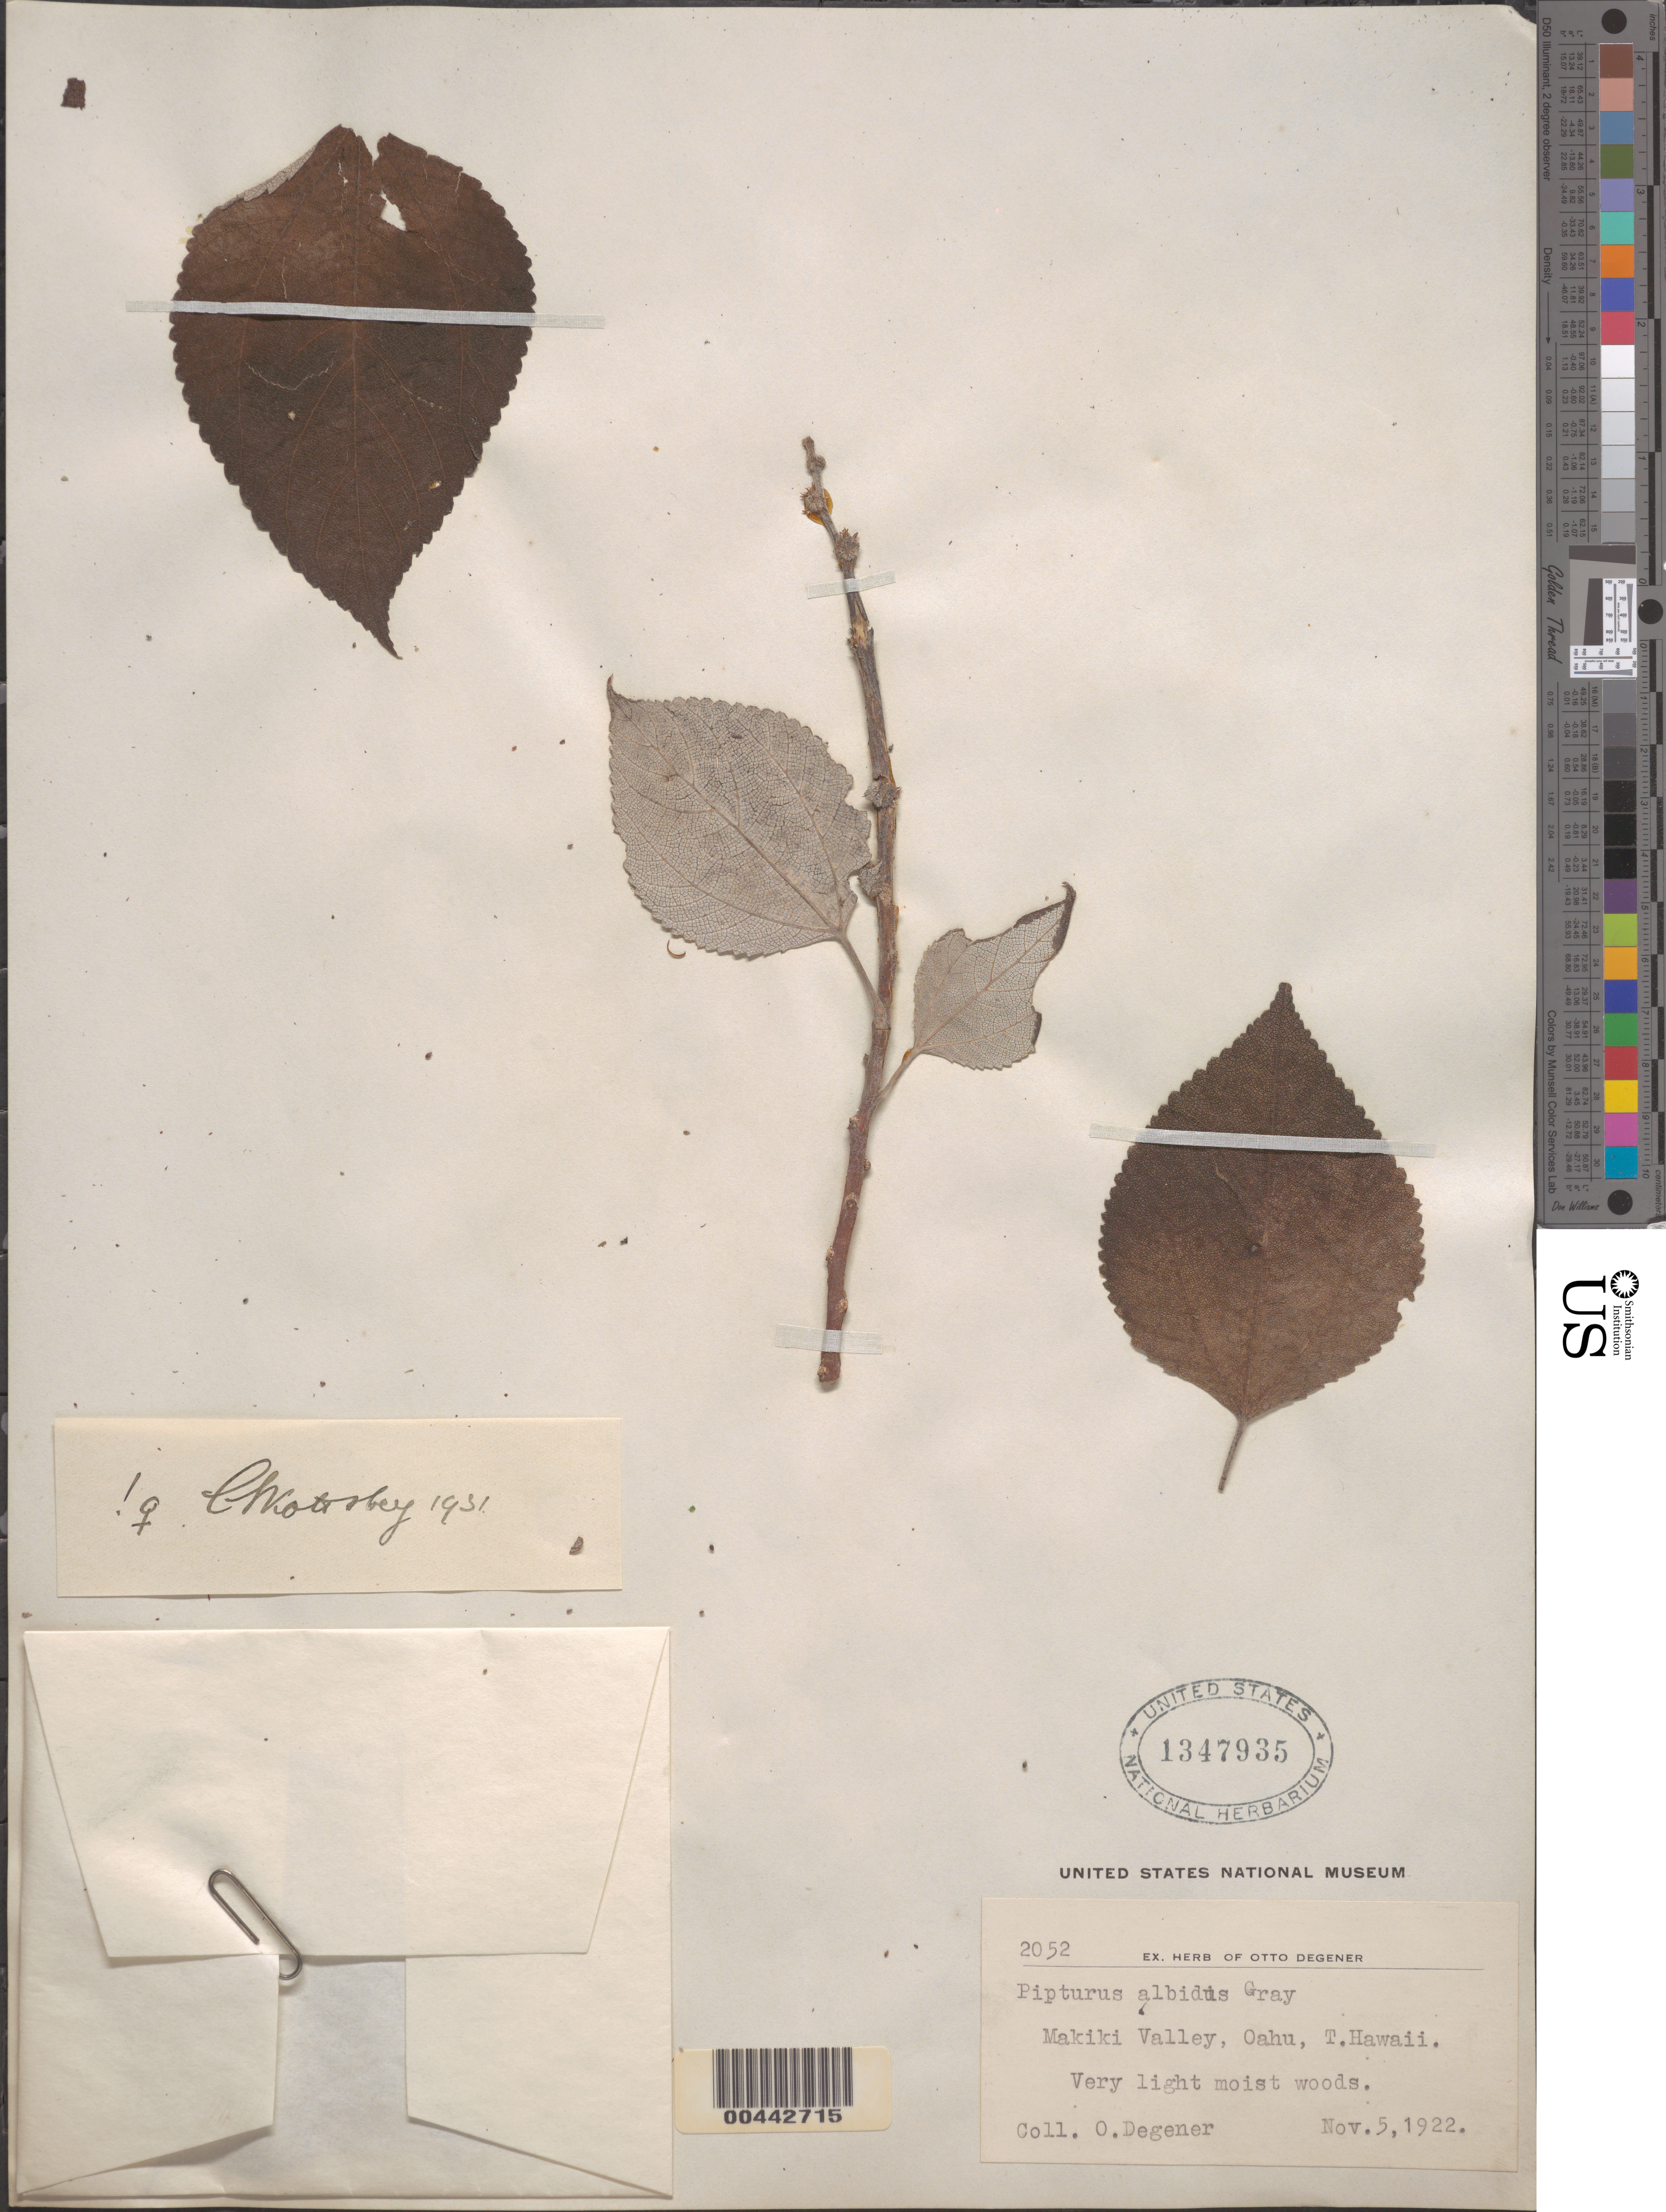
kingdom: Plantae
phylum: Tracheophyta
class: Magnoliopsida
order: Rosales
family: Urticaceae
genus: Pipturus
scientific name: Pipturus albidus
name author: (Hook. & Arn.) A. Gray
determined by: Skottsberg, C. J. F.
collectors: O. Degener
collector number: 2052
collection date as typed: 5 Nov 1922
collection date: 1922-11-05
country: United States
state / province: Hawaii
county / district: Honolulu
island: Oahu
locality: Makiki Valley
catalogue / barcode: US 1347935